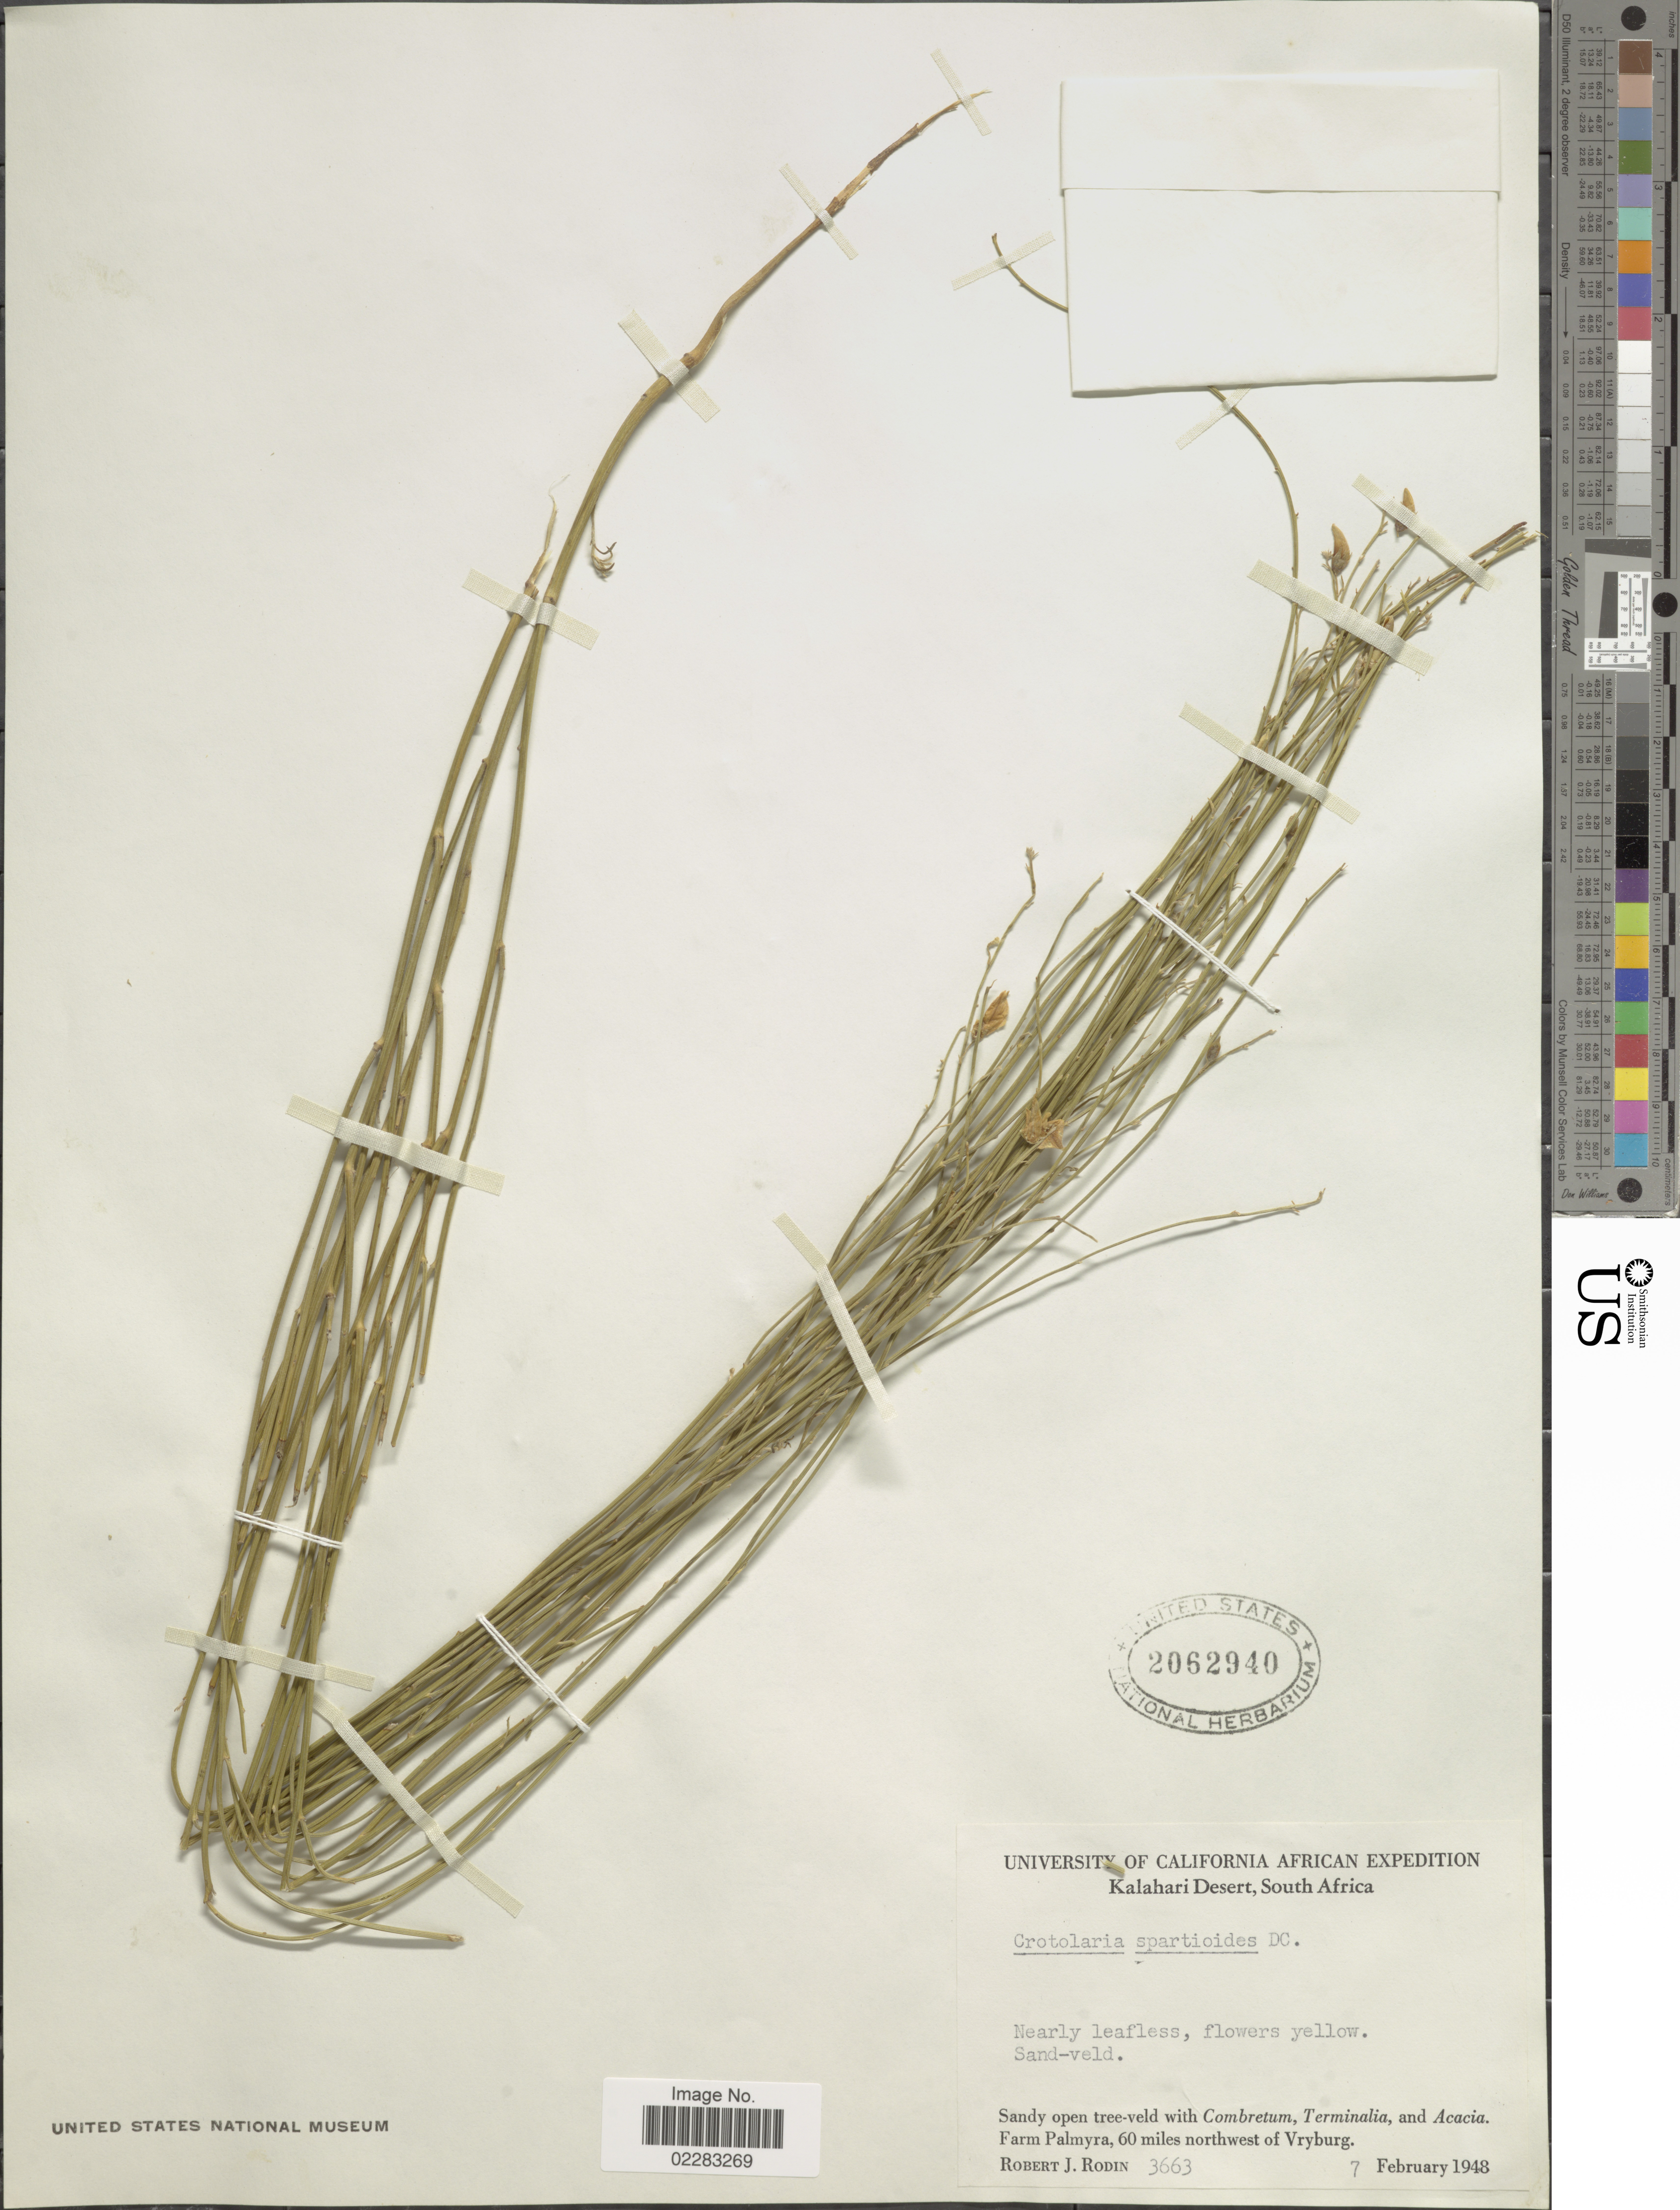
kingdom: Plantae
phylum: Tracheophyta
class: Magnoliopsida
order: Fabales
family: Fabaceae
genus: Crotalaria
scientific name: Crotalaria spartioides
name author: DC.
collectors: R. J. Rodin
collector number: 3663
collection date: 1948-02-07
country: South Africa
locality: Kalahari Desert, Farm Palmyra, 60 miles northwest of Vryburg.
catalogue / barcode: US 2062940